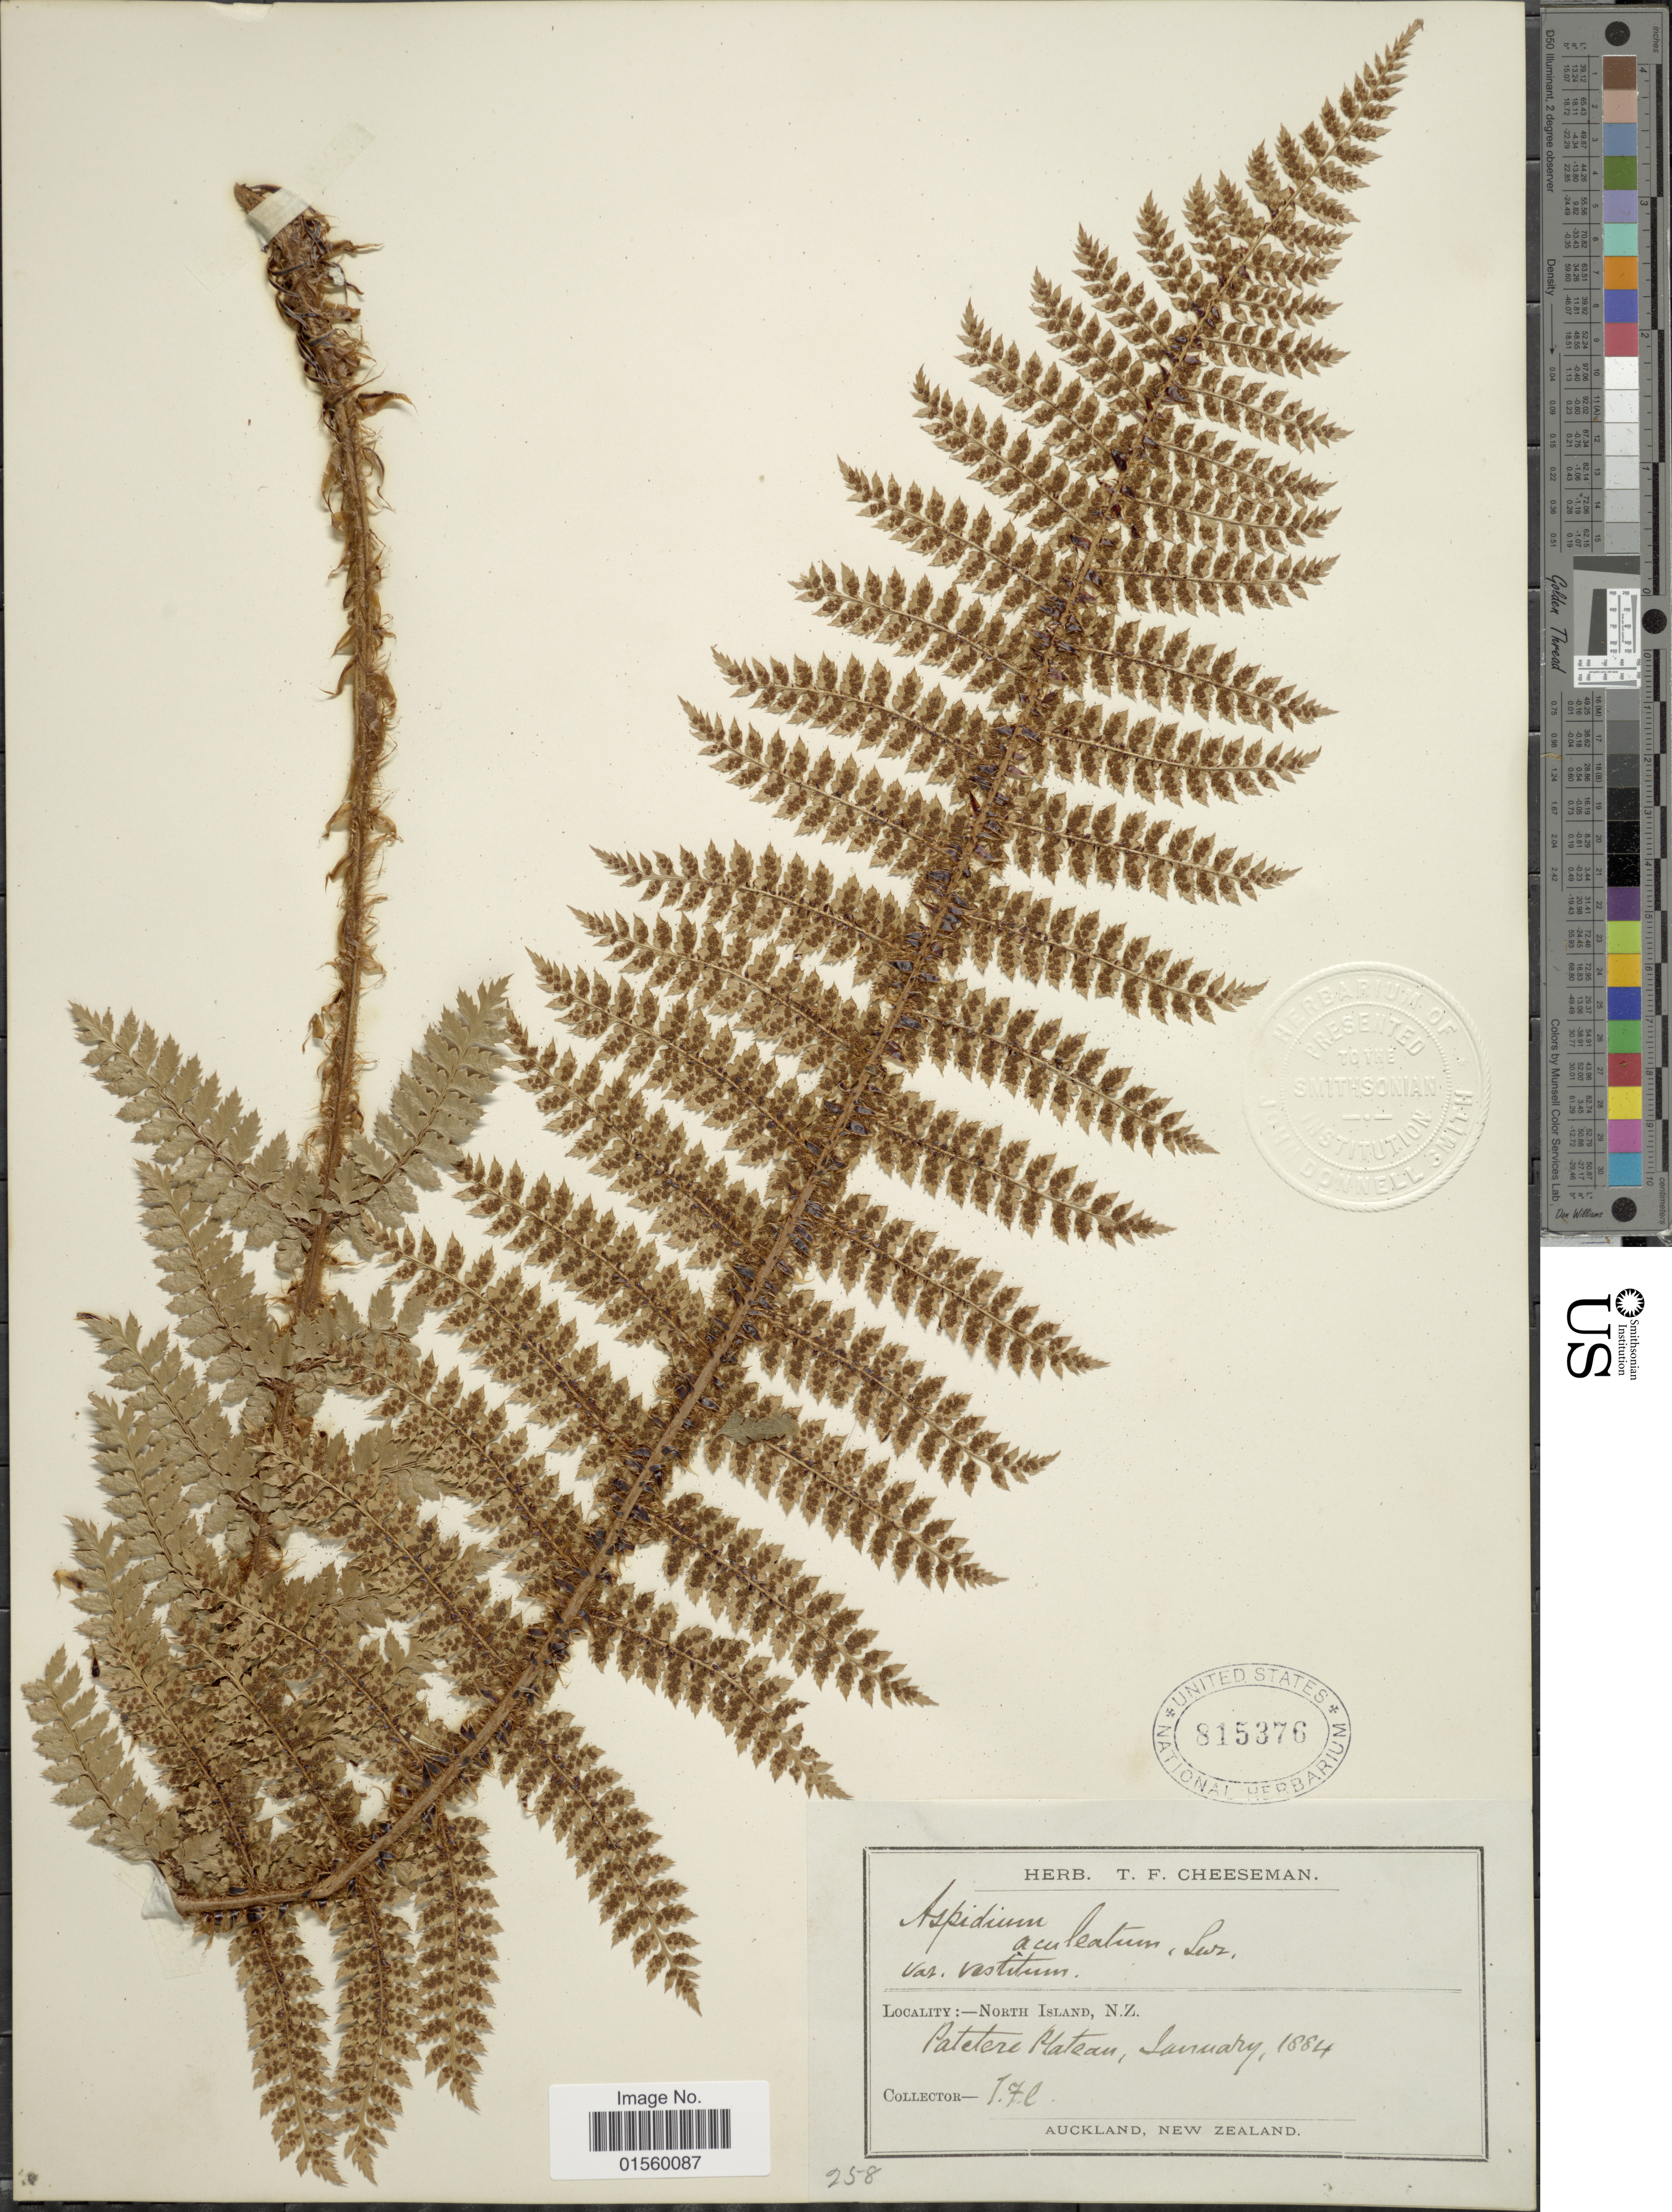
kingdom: Plantae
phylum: Tracheophyta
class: Polypodiopsida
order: Polypodiales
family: Dryopteridaceae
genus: Polystichum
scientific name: Polystichum vestitum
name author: (Sw.) C. Presl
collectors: T. F. Cheeseman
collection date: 1884-01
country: New Zealand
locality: Northern Island, N.Z., Patetere Plateau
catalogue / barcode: US 815376